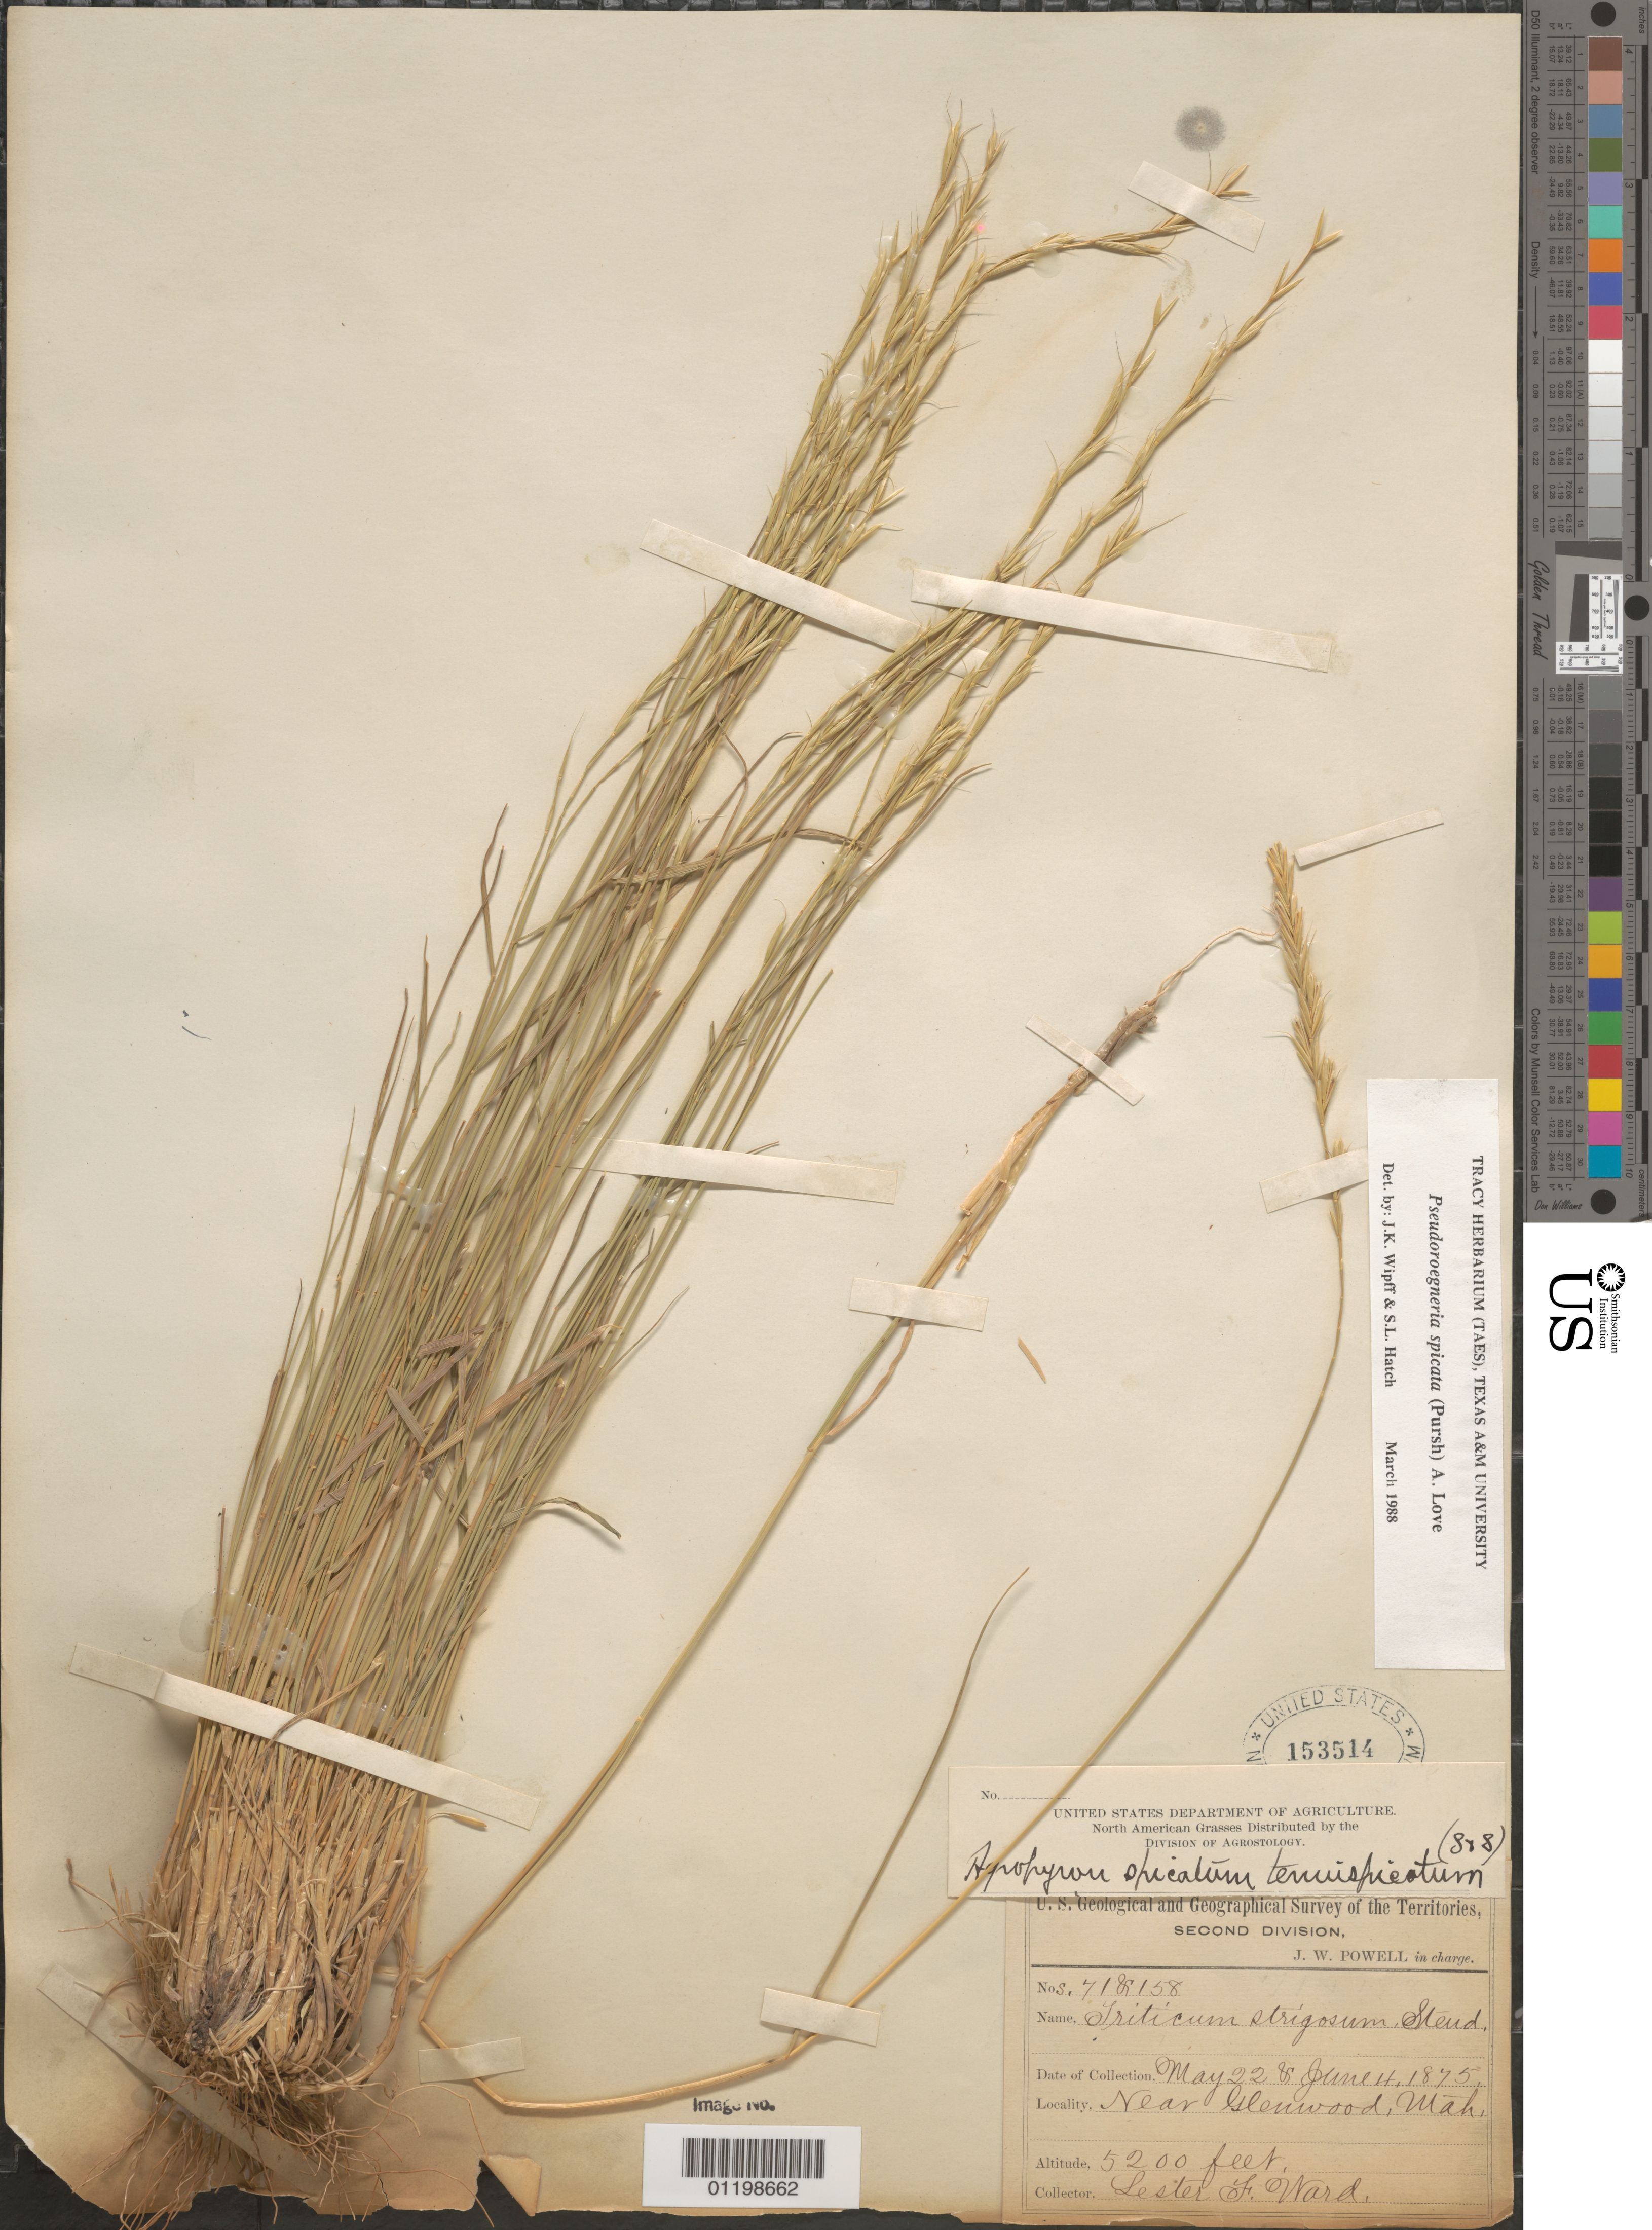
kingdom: Plantae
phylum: Tracheophyta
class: Liliopsida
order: Poales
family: Poaceae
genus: Pseudoroegneria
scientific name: Pseudoroegneria spicata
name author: (Pursh) Á. Löve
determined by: Wipff, J. K.; Hatch, S. L.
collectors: L. F. Ward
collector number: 71 & 158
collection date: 1875-05-22/1875-06-04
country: United States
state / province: Utah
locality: Near Glenwood.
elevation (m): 1585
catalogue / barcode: US 153514